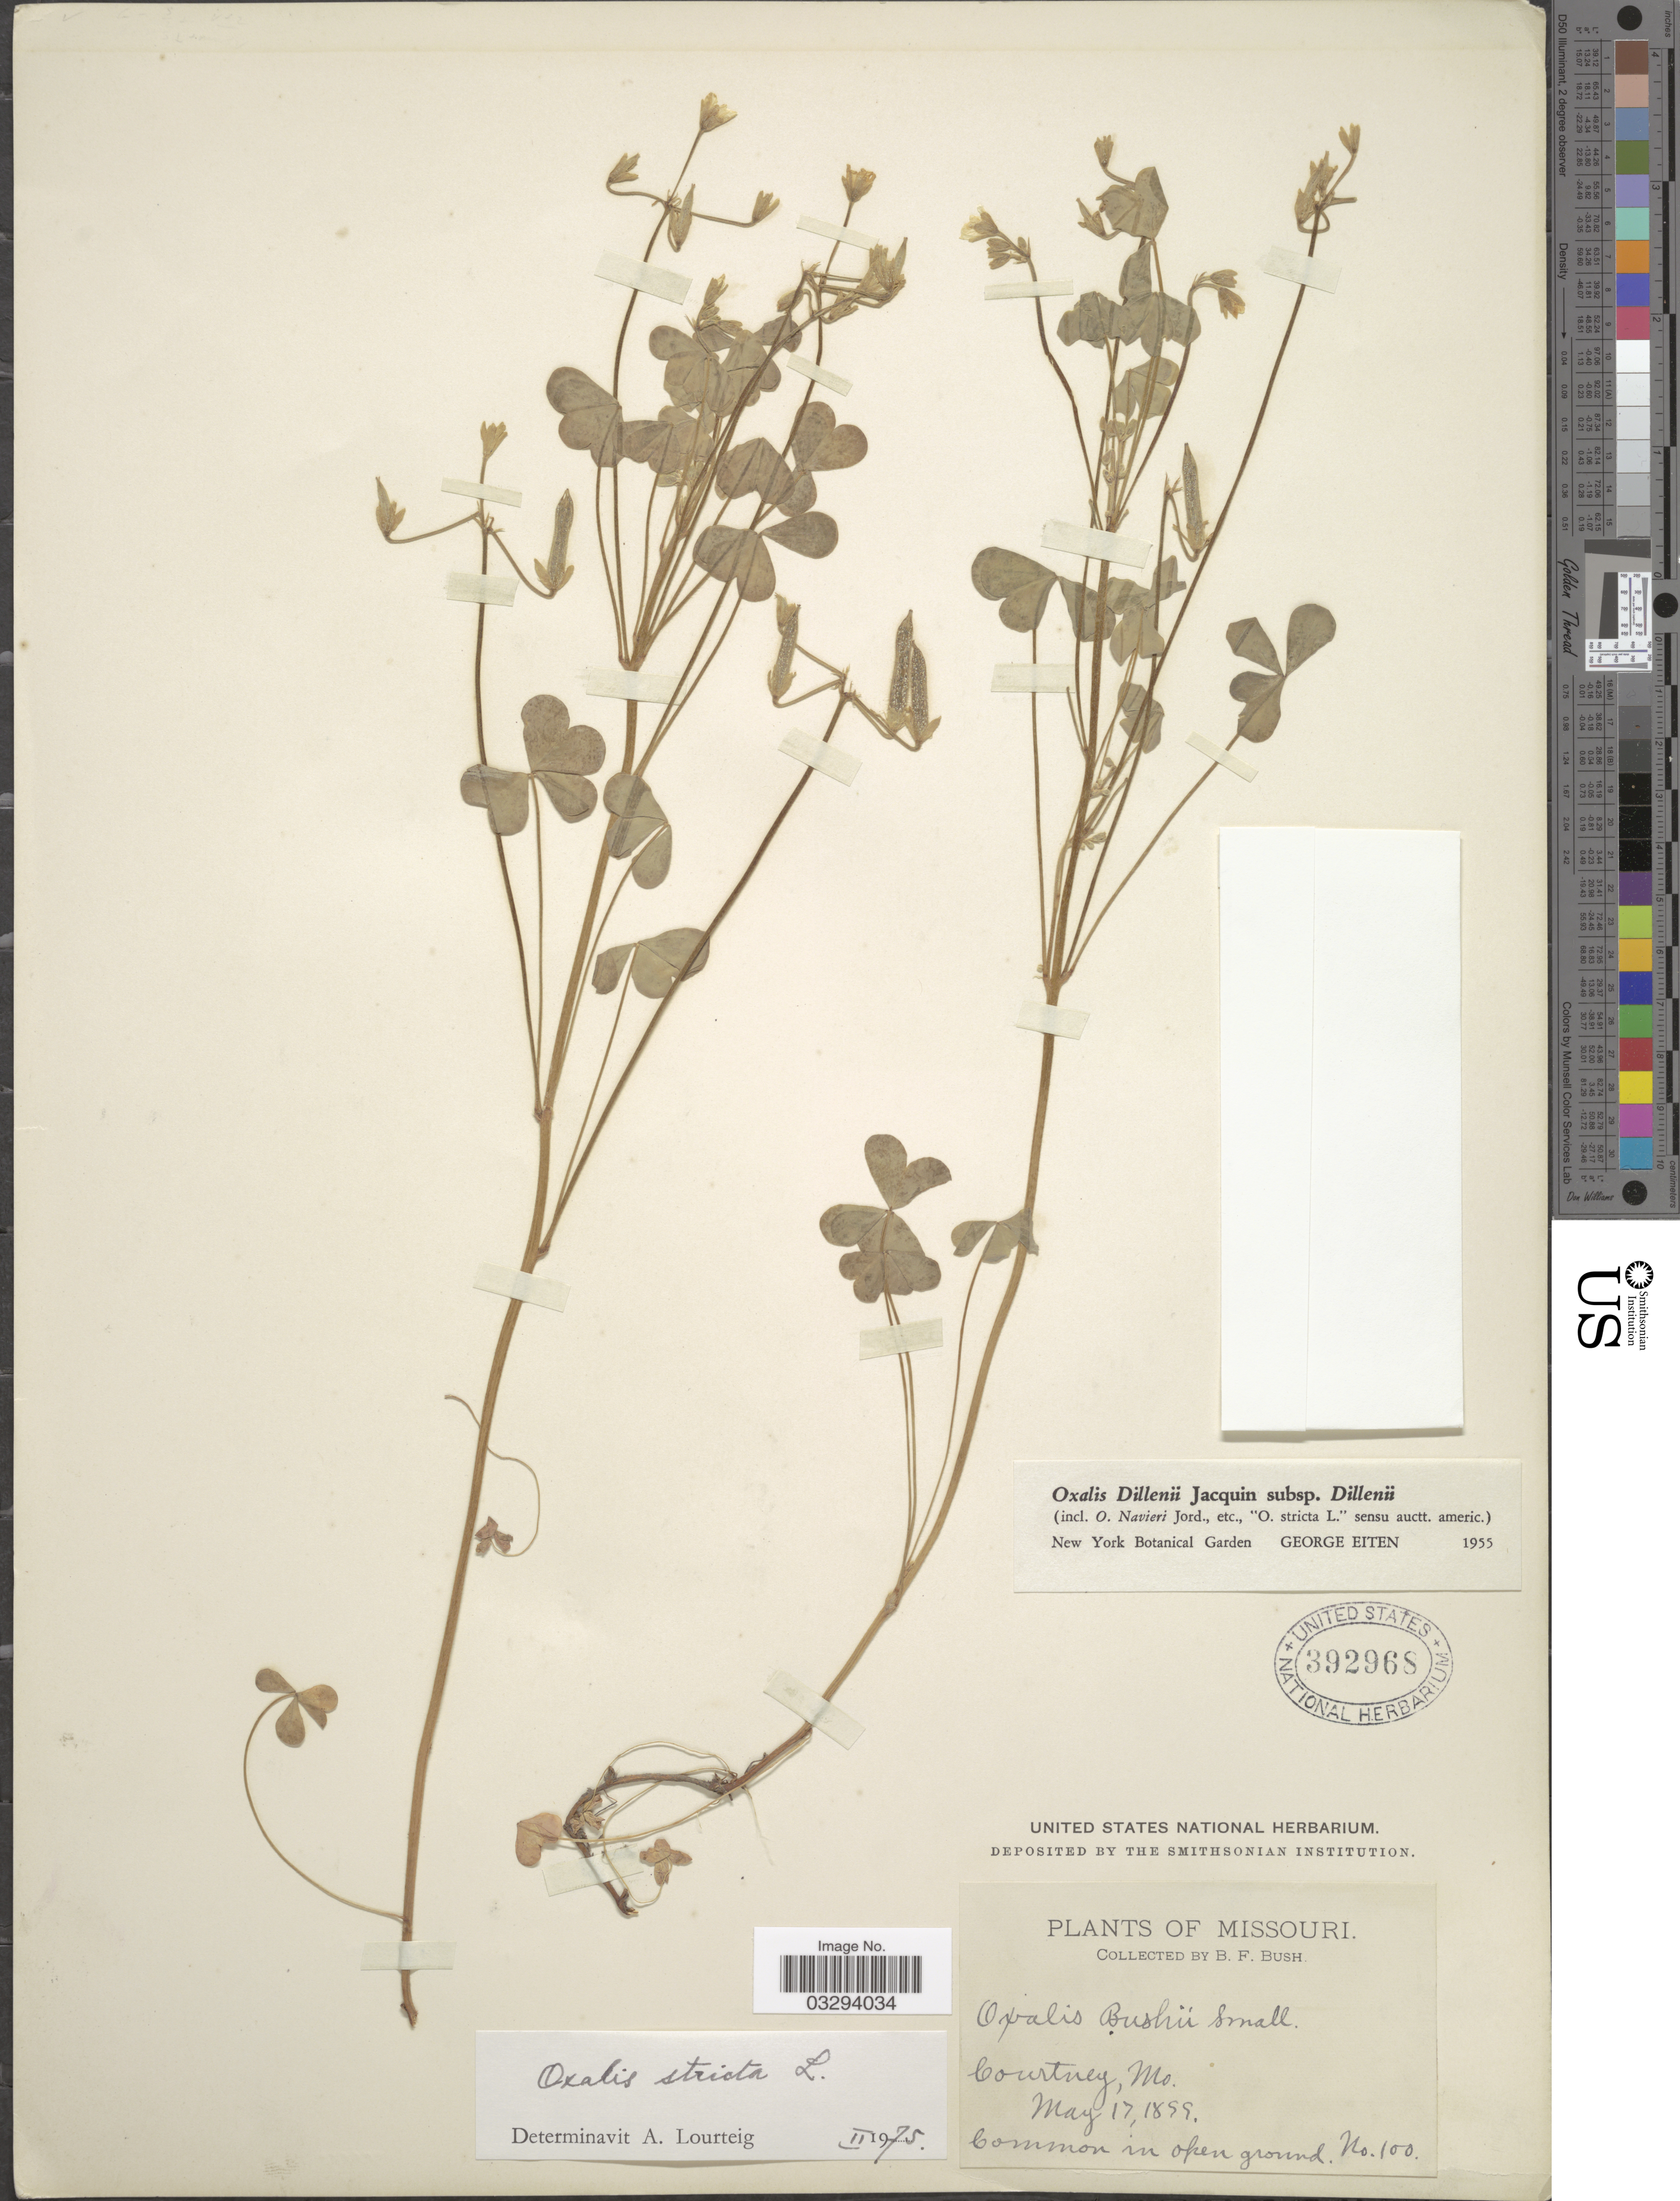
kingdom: Plantae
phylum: Tracheophyta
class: Magnoliopsida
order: Oxalidales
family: Oxalidaceae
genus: Oxalis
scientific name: Oxalis sp.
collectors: B. F. Bush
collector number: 100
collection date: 1899-05-17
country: United States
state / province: Missouri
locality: Courtney.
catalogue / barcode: US 392968